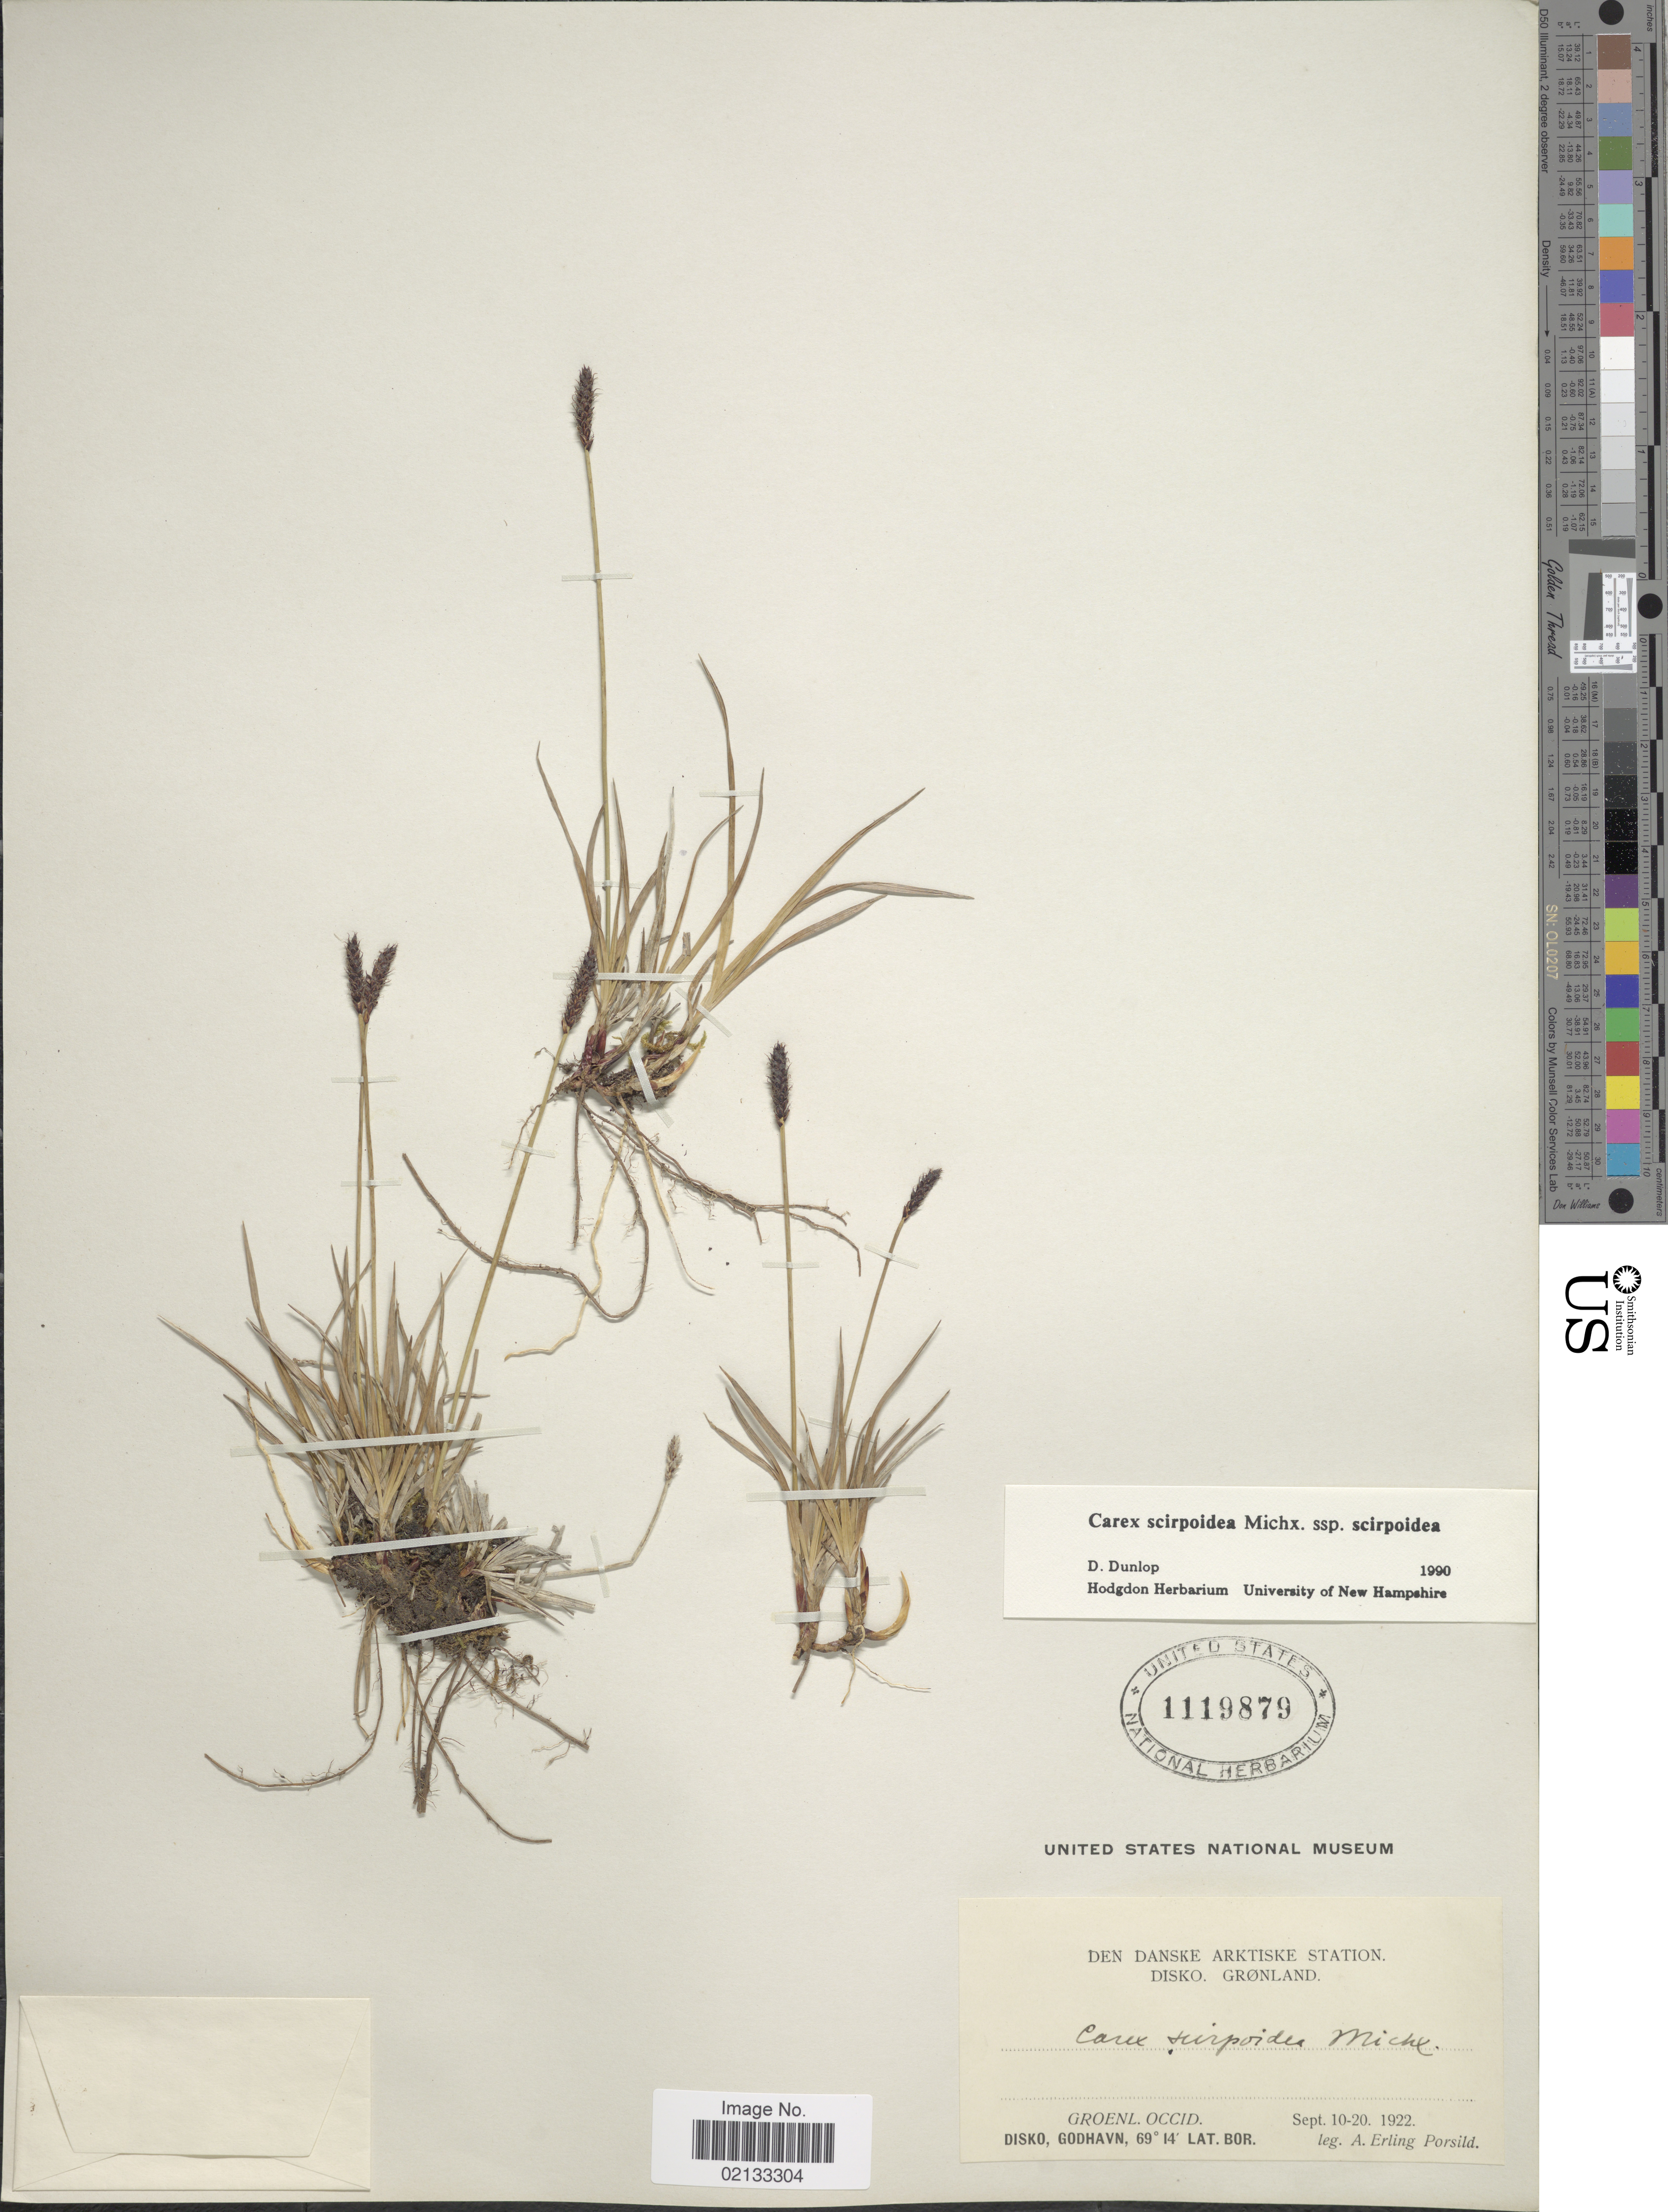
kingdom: Plantae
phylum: Tracheophyta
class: Liliopsida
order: Poales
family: Cyperaceae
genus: Carex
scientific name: Carex scirpoidea subsp. scirpoidea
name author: Michx.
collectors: A. E. Porsild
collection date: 1922-09-10/1922-09-20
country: Greenland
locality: Den Danske Arktiske Station Disko, Groenl. Occid. Disko, Godhavn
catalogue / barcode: US 1119879